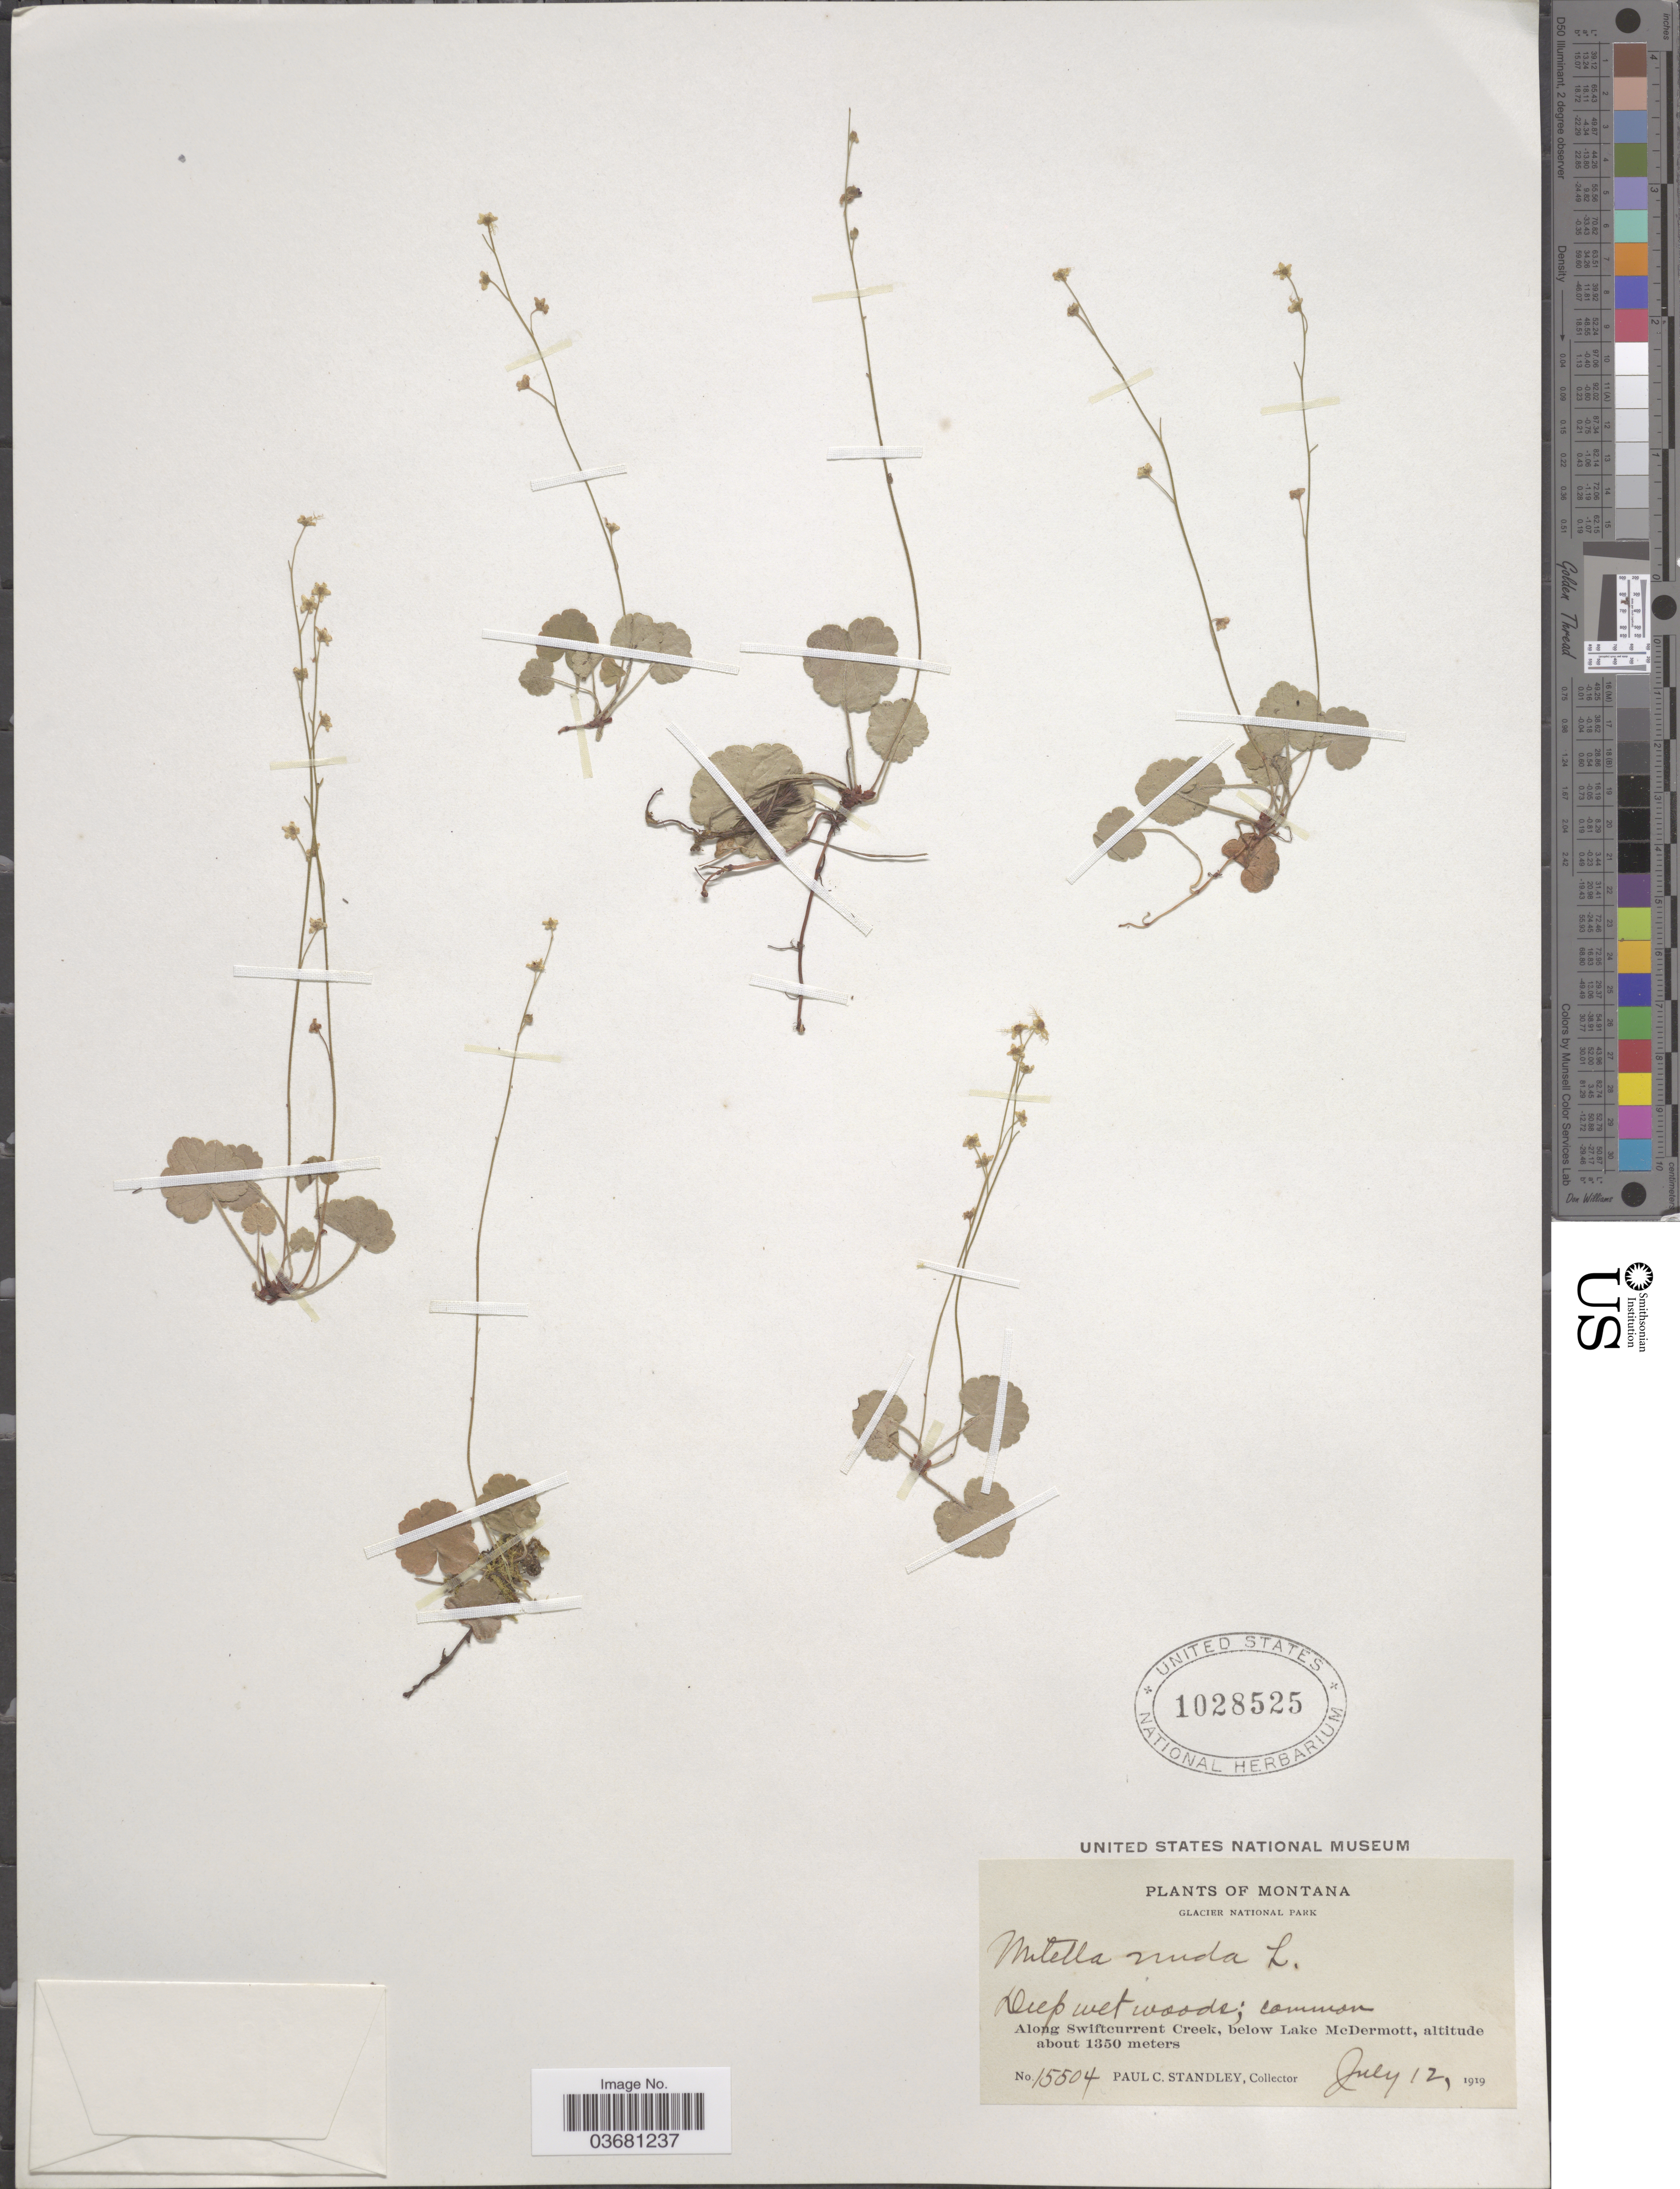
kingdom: Plantae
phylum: Tracheophyta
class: Magnoliopsida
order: Saxifragales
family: Saxifragaceae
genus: Mitella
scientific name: Mitella nuda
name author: L.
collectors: P. C. Standley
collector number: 15504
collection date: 1919-07-12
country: United States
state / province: Montana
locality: Glacier National Park. Along Swiftcurrent Creek, below Lake McDermott.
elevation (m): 1350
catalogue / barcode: US 1028525